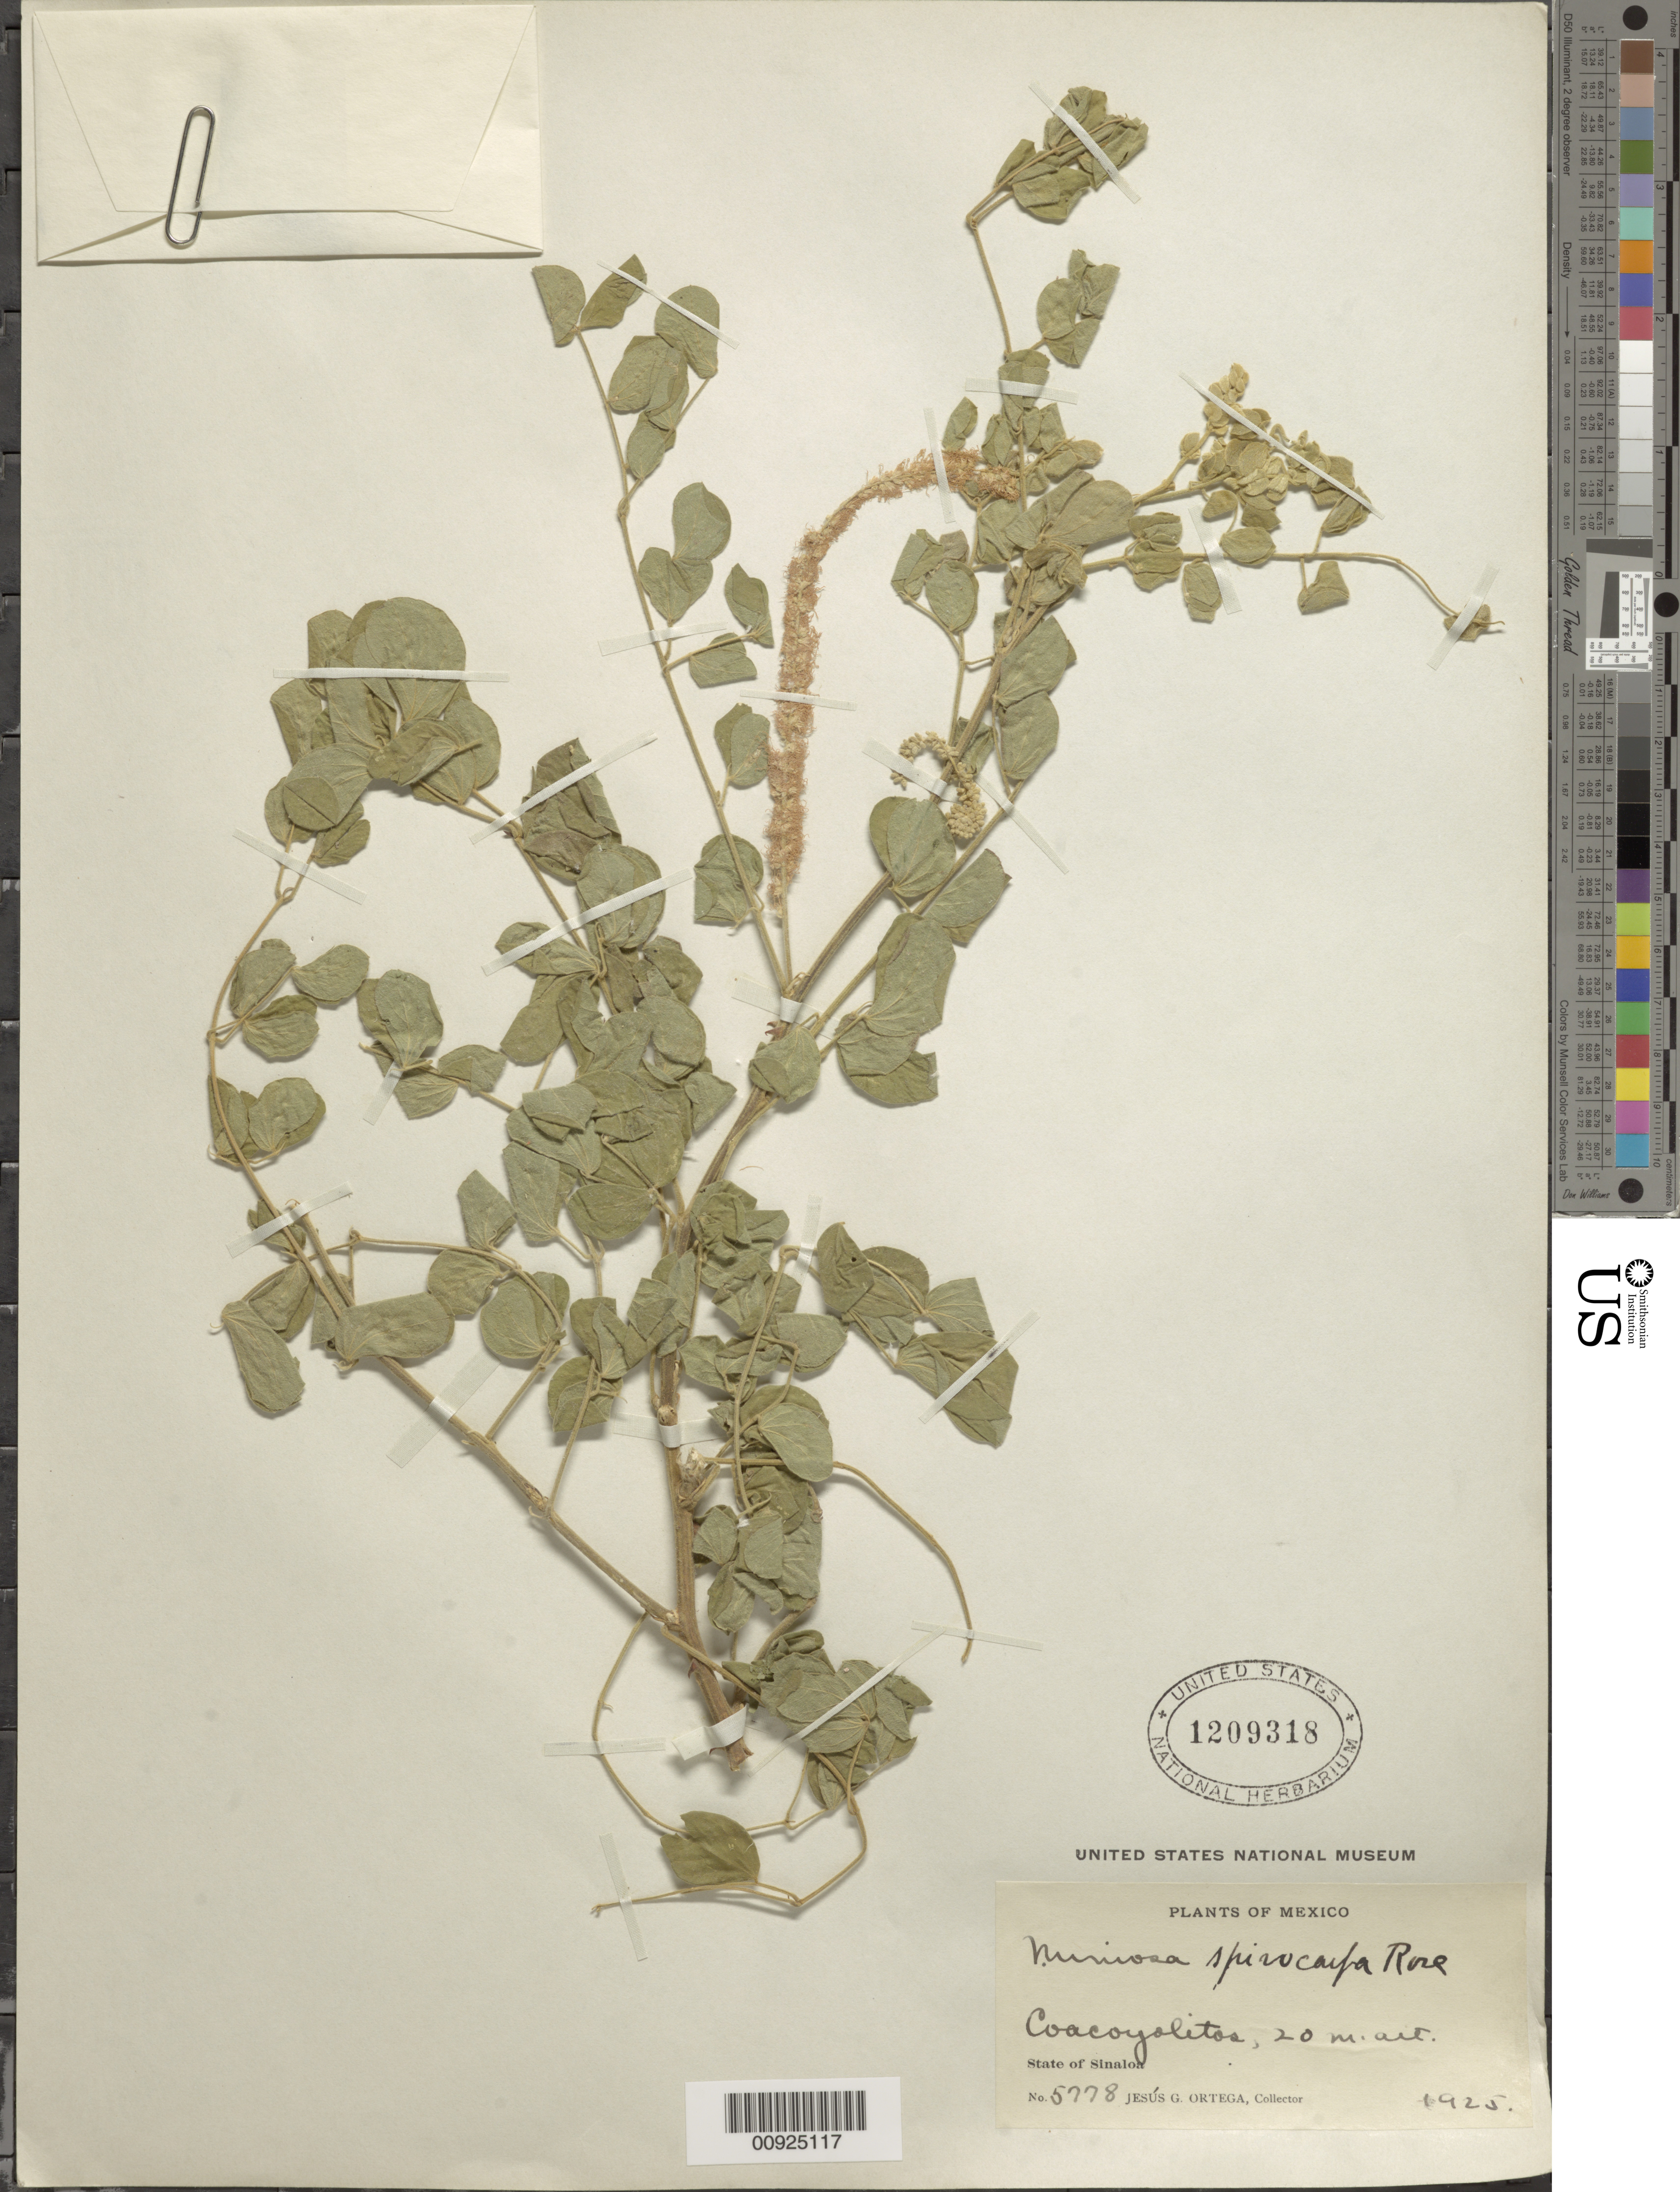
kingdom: Plantae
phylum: Tracheophyta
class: Magnoliopsida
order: Fabales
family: Fabaceae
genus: Mimosa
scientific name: Mimosa spirocarpa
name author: Rose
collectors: J. Ortega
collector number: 5778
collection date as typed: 1925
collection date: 1925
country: Mexico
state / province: Sinaloa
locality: Coacoyolitos, State of Sinaloa.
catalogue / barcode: US 1209318